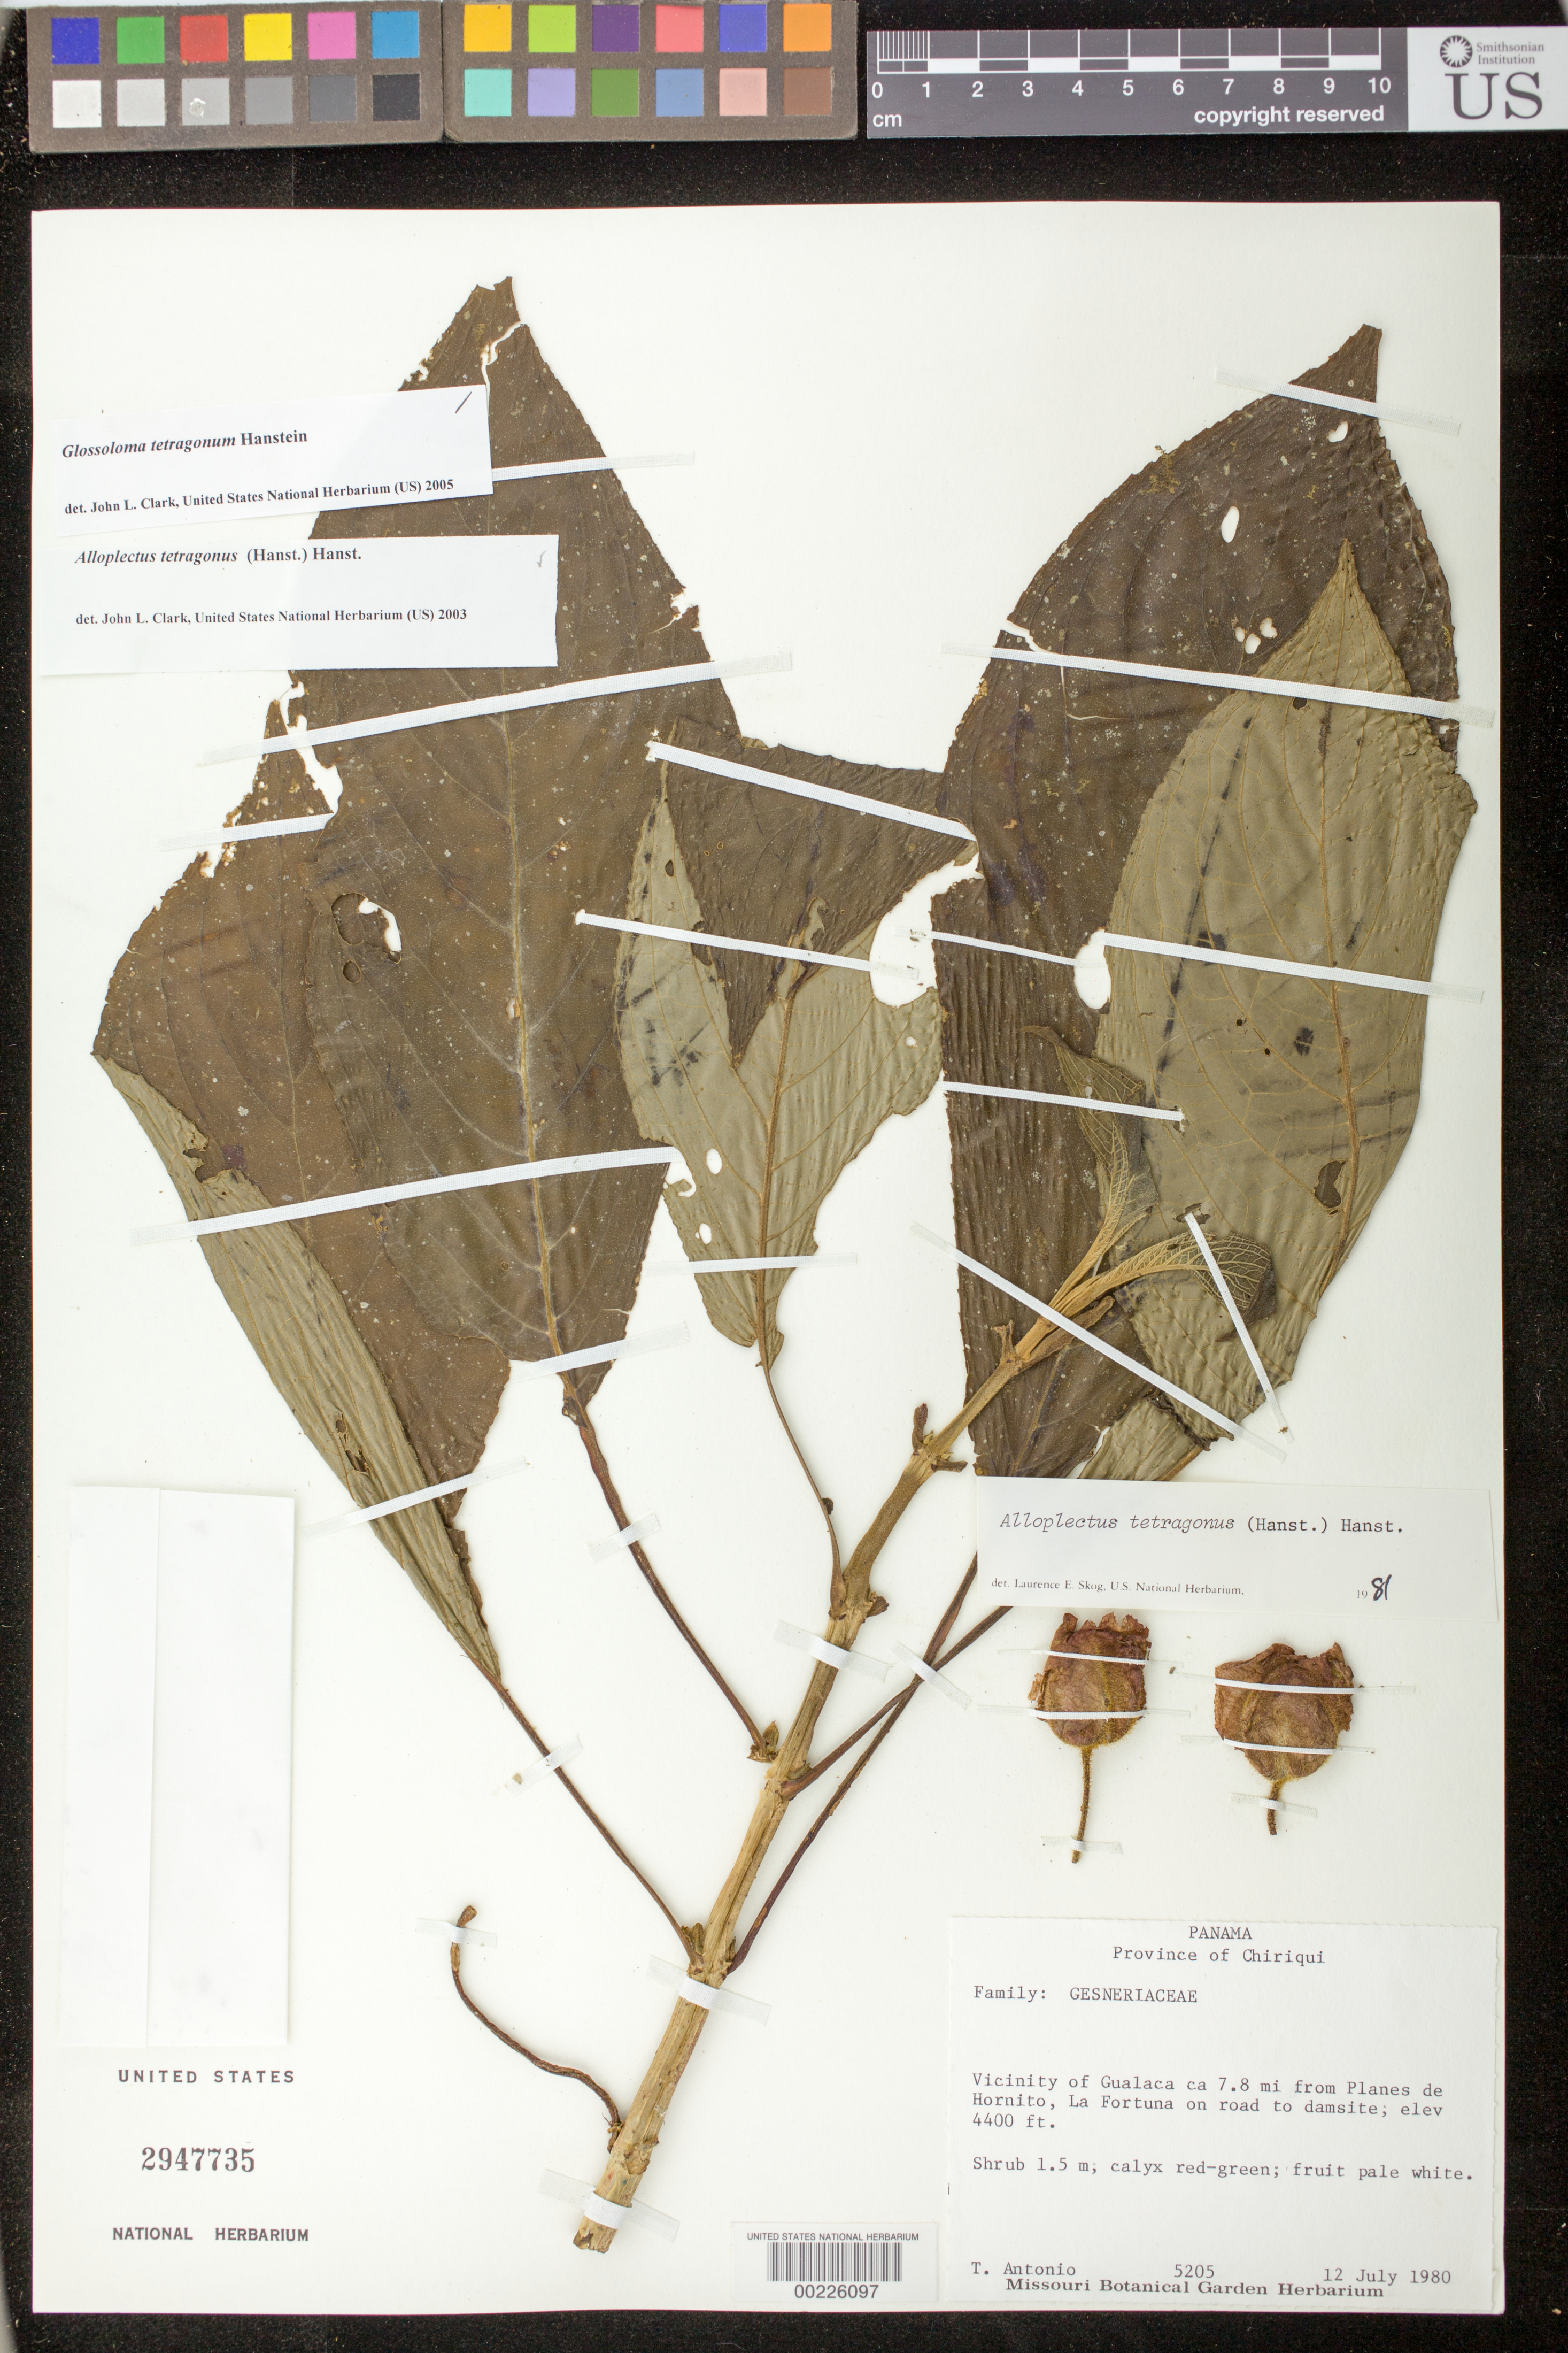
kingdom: Plantae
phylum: Tracheophyta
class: Magnoliopsida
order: Lamiales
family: Gesneriaceae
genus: Glossoloma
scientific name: Glossoloma tetragonum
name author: Hanst.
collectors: T. Antonio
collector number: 5205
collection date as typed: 12 Jul 1980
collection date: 1980-07-12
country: Panama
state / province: Chiriquí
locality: Vicinity of Gualaca about 7.8 mi from Planes de Hornito, La Fortuna on road to damsite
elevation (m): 1341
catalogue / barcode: US 2947735